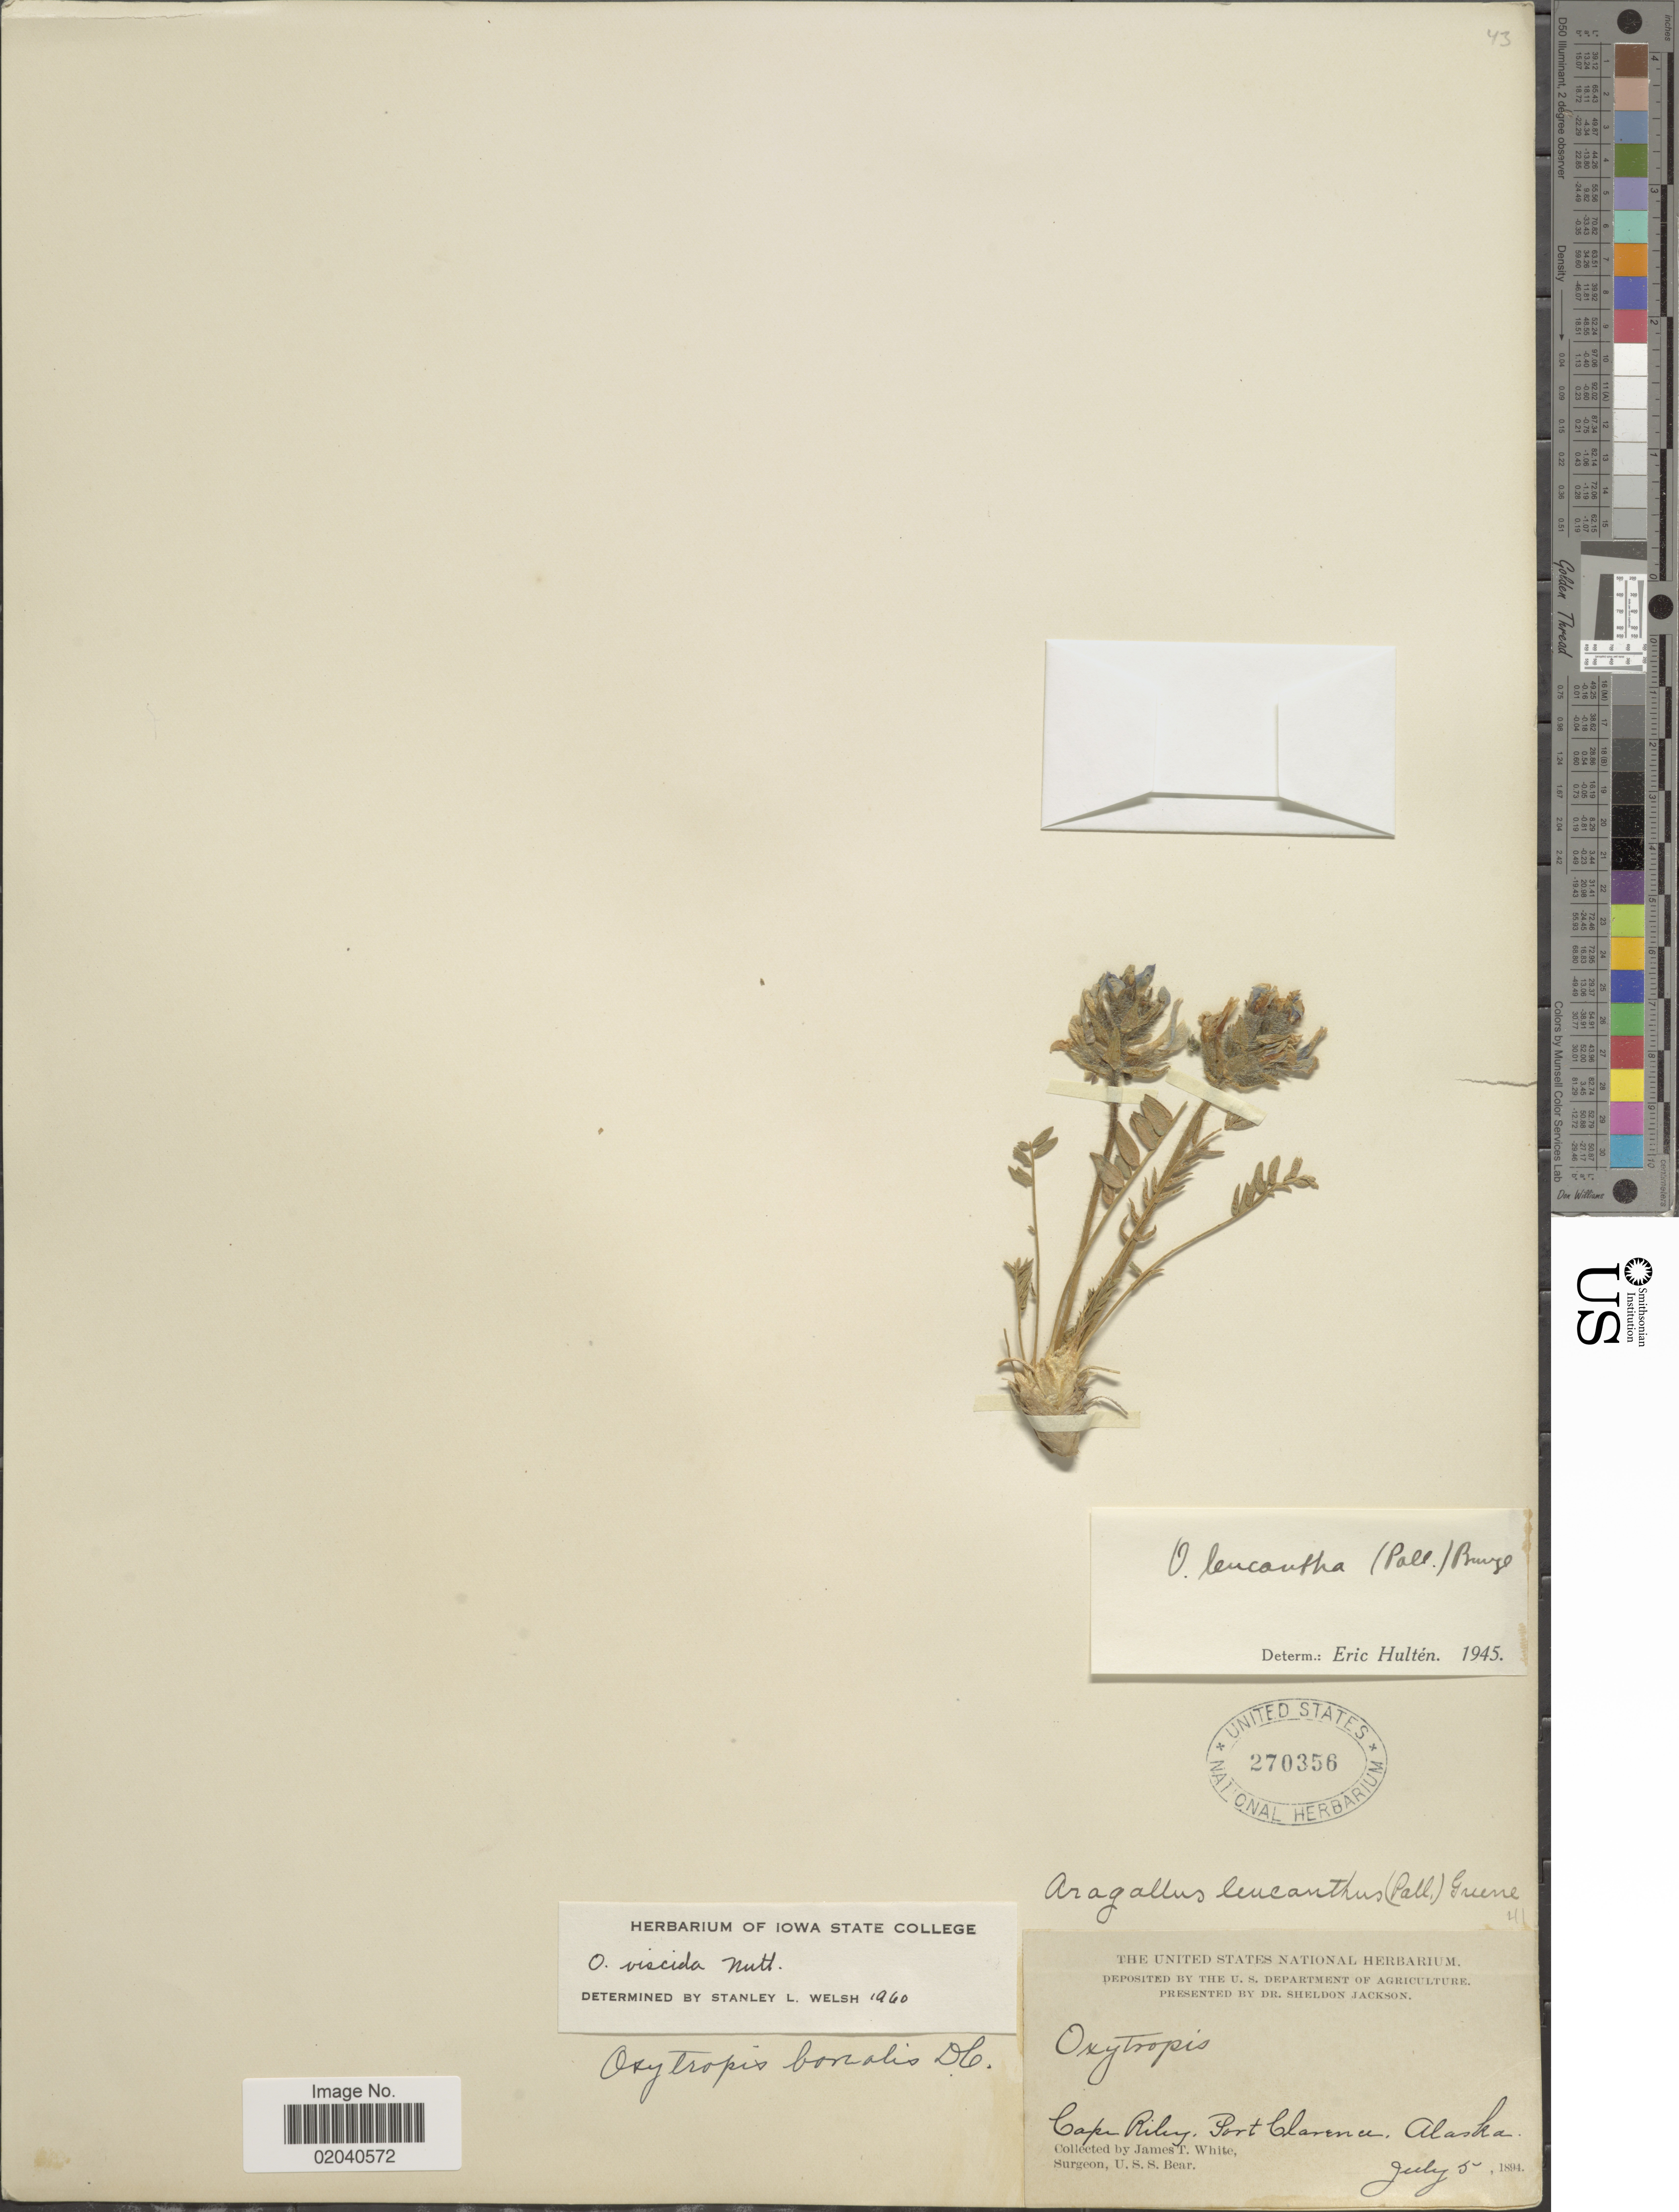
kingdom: Plantae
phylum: Tracheophyta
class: Magnoliopsida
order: Fabales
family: Fabaceae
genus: Oxytropis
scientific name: Oxytropis viscida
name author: Nutt.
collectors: J. T. White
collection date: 1894-07-05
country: United States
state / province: Alaska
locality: Cape Riley, Port Clarence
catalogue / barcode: US 270356